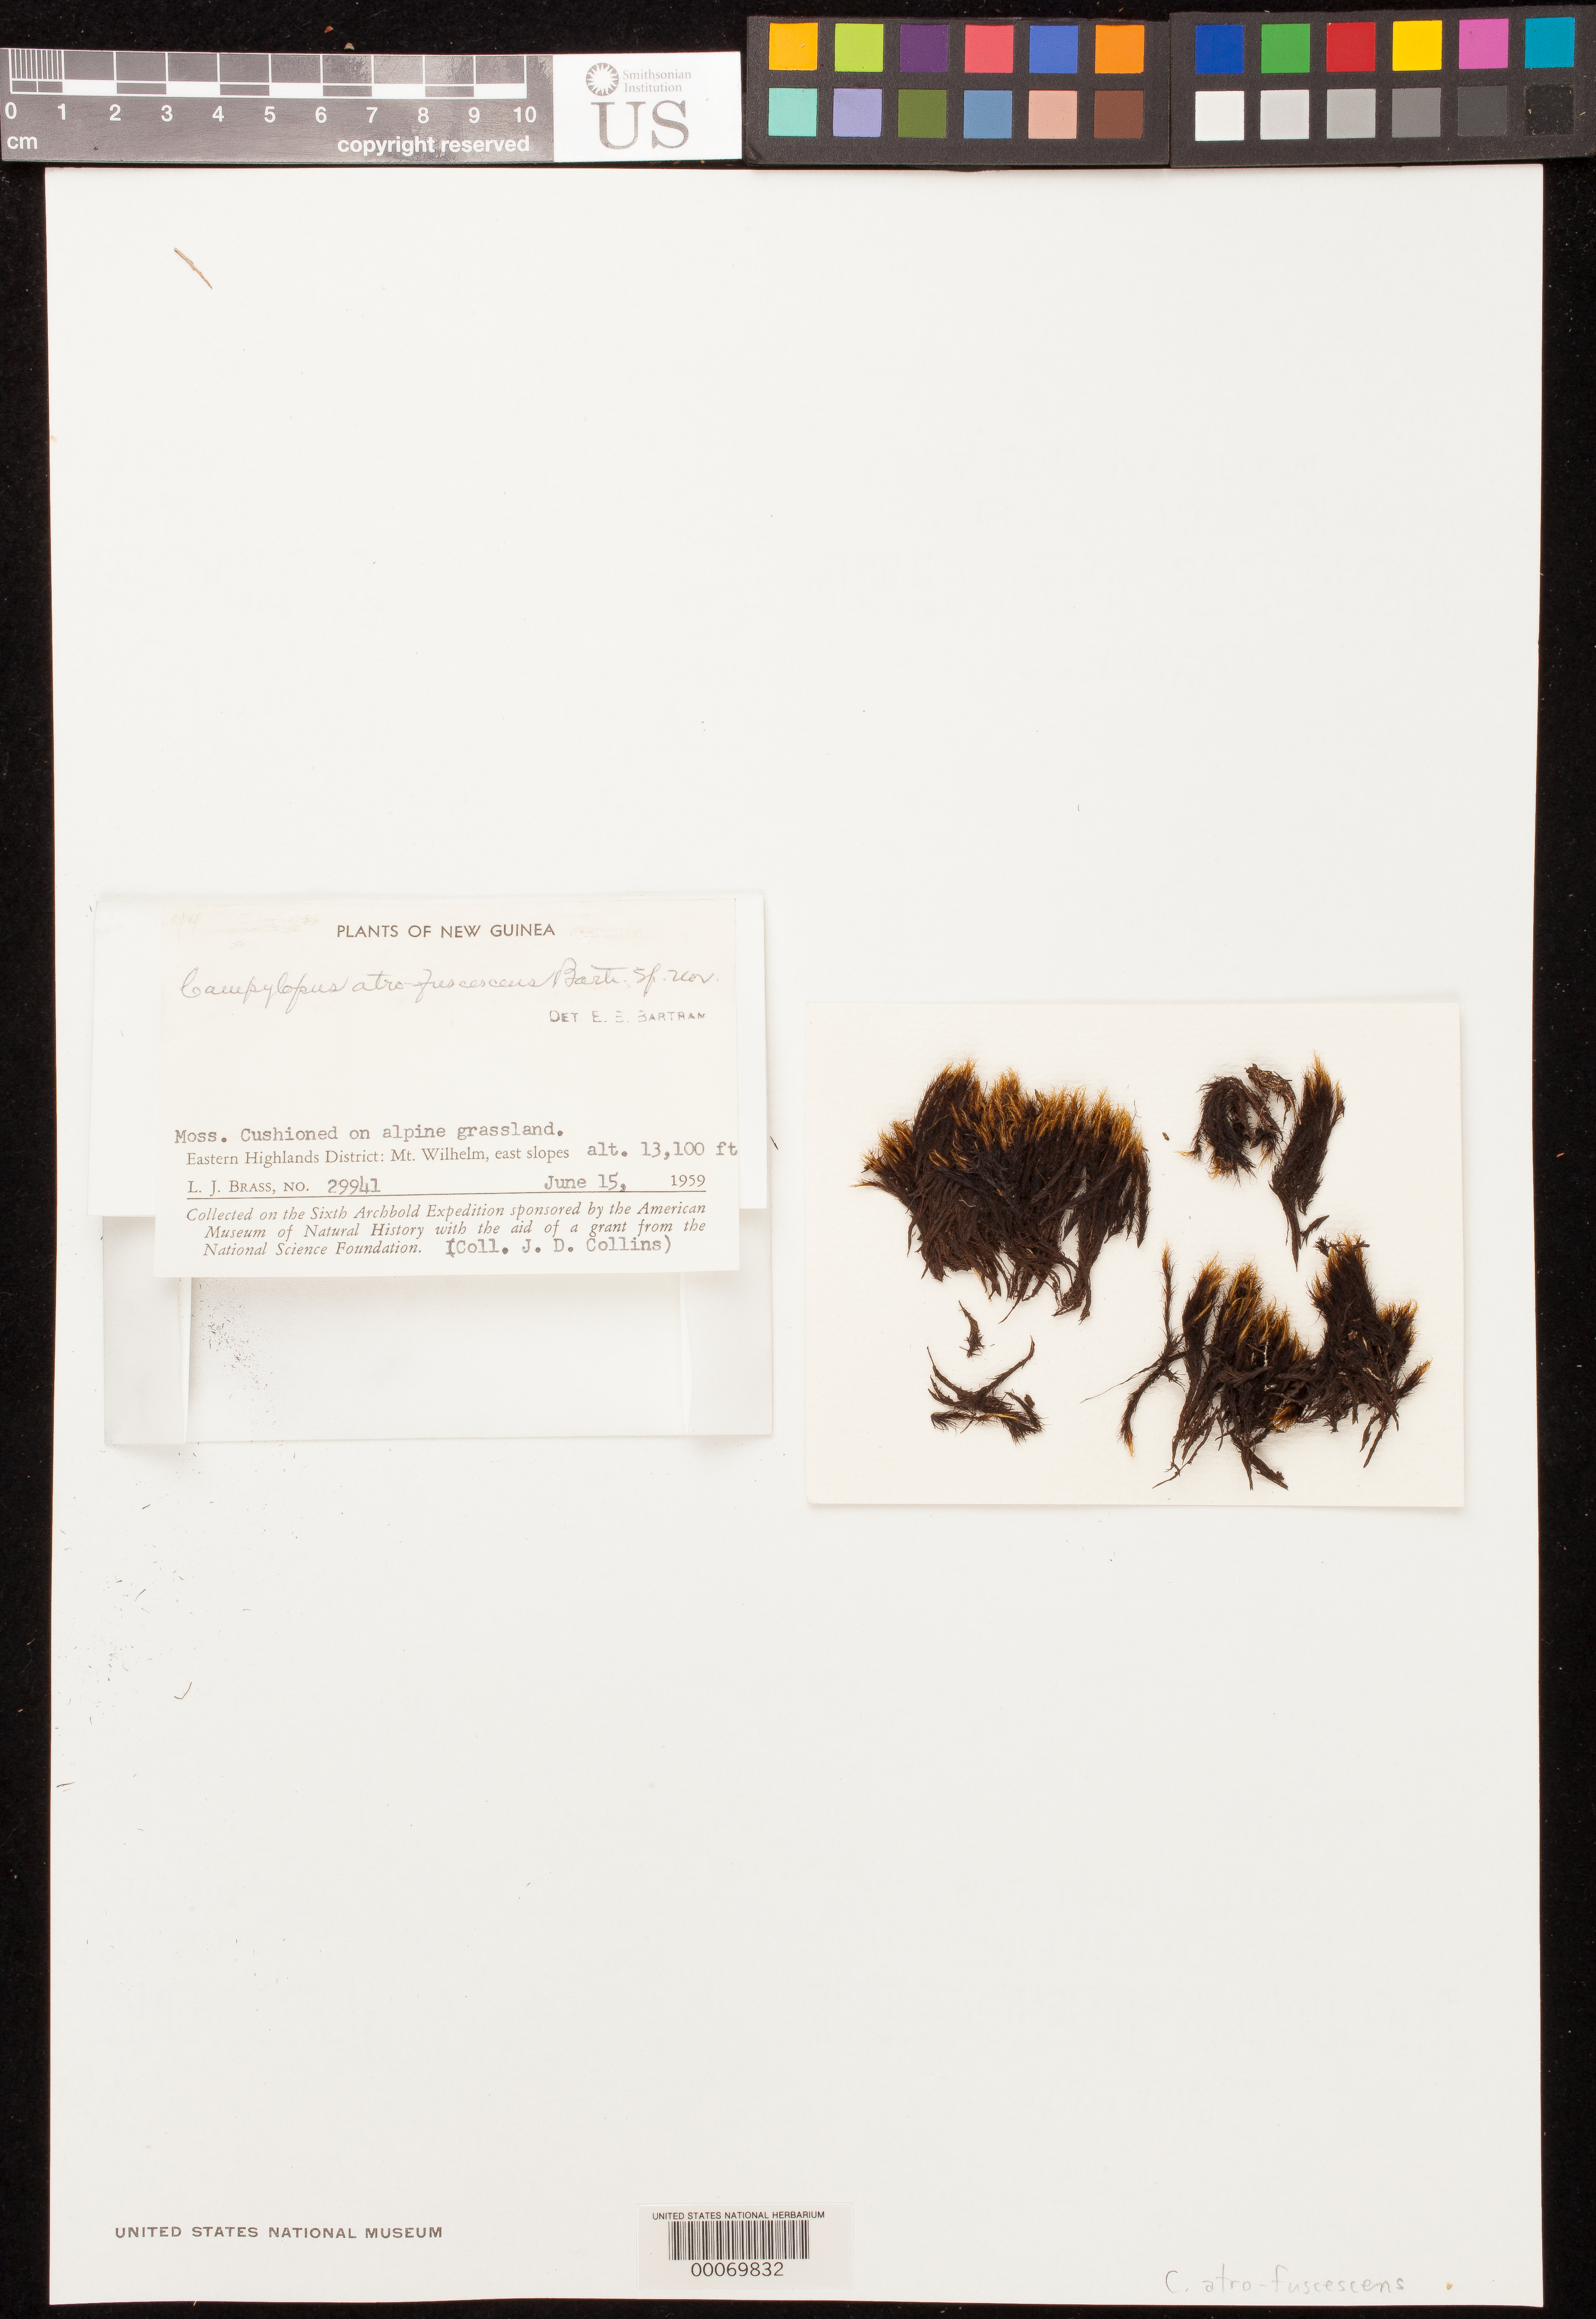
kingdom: Plantae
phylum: Bryophyta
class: Bryopsida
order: Dicranales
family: Leucobryaceae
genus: Campylopus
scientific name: Campylopus atrofuscescens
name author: E.B. Bartram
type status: Type Collection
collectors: L. J. Brass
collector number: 29941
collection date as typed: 15 Jun 1959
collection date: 1959-06-15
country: Papua New Guinea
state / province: Eastern Highlands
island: New Guinea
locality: Mt. Wilhelm; alt. 13100 ft.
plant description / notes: Protologue specifies "type" at US, but there are 2 separately mounted packets and it is unclear which should be regarded as the holotype